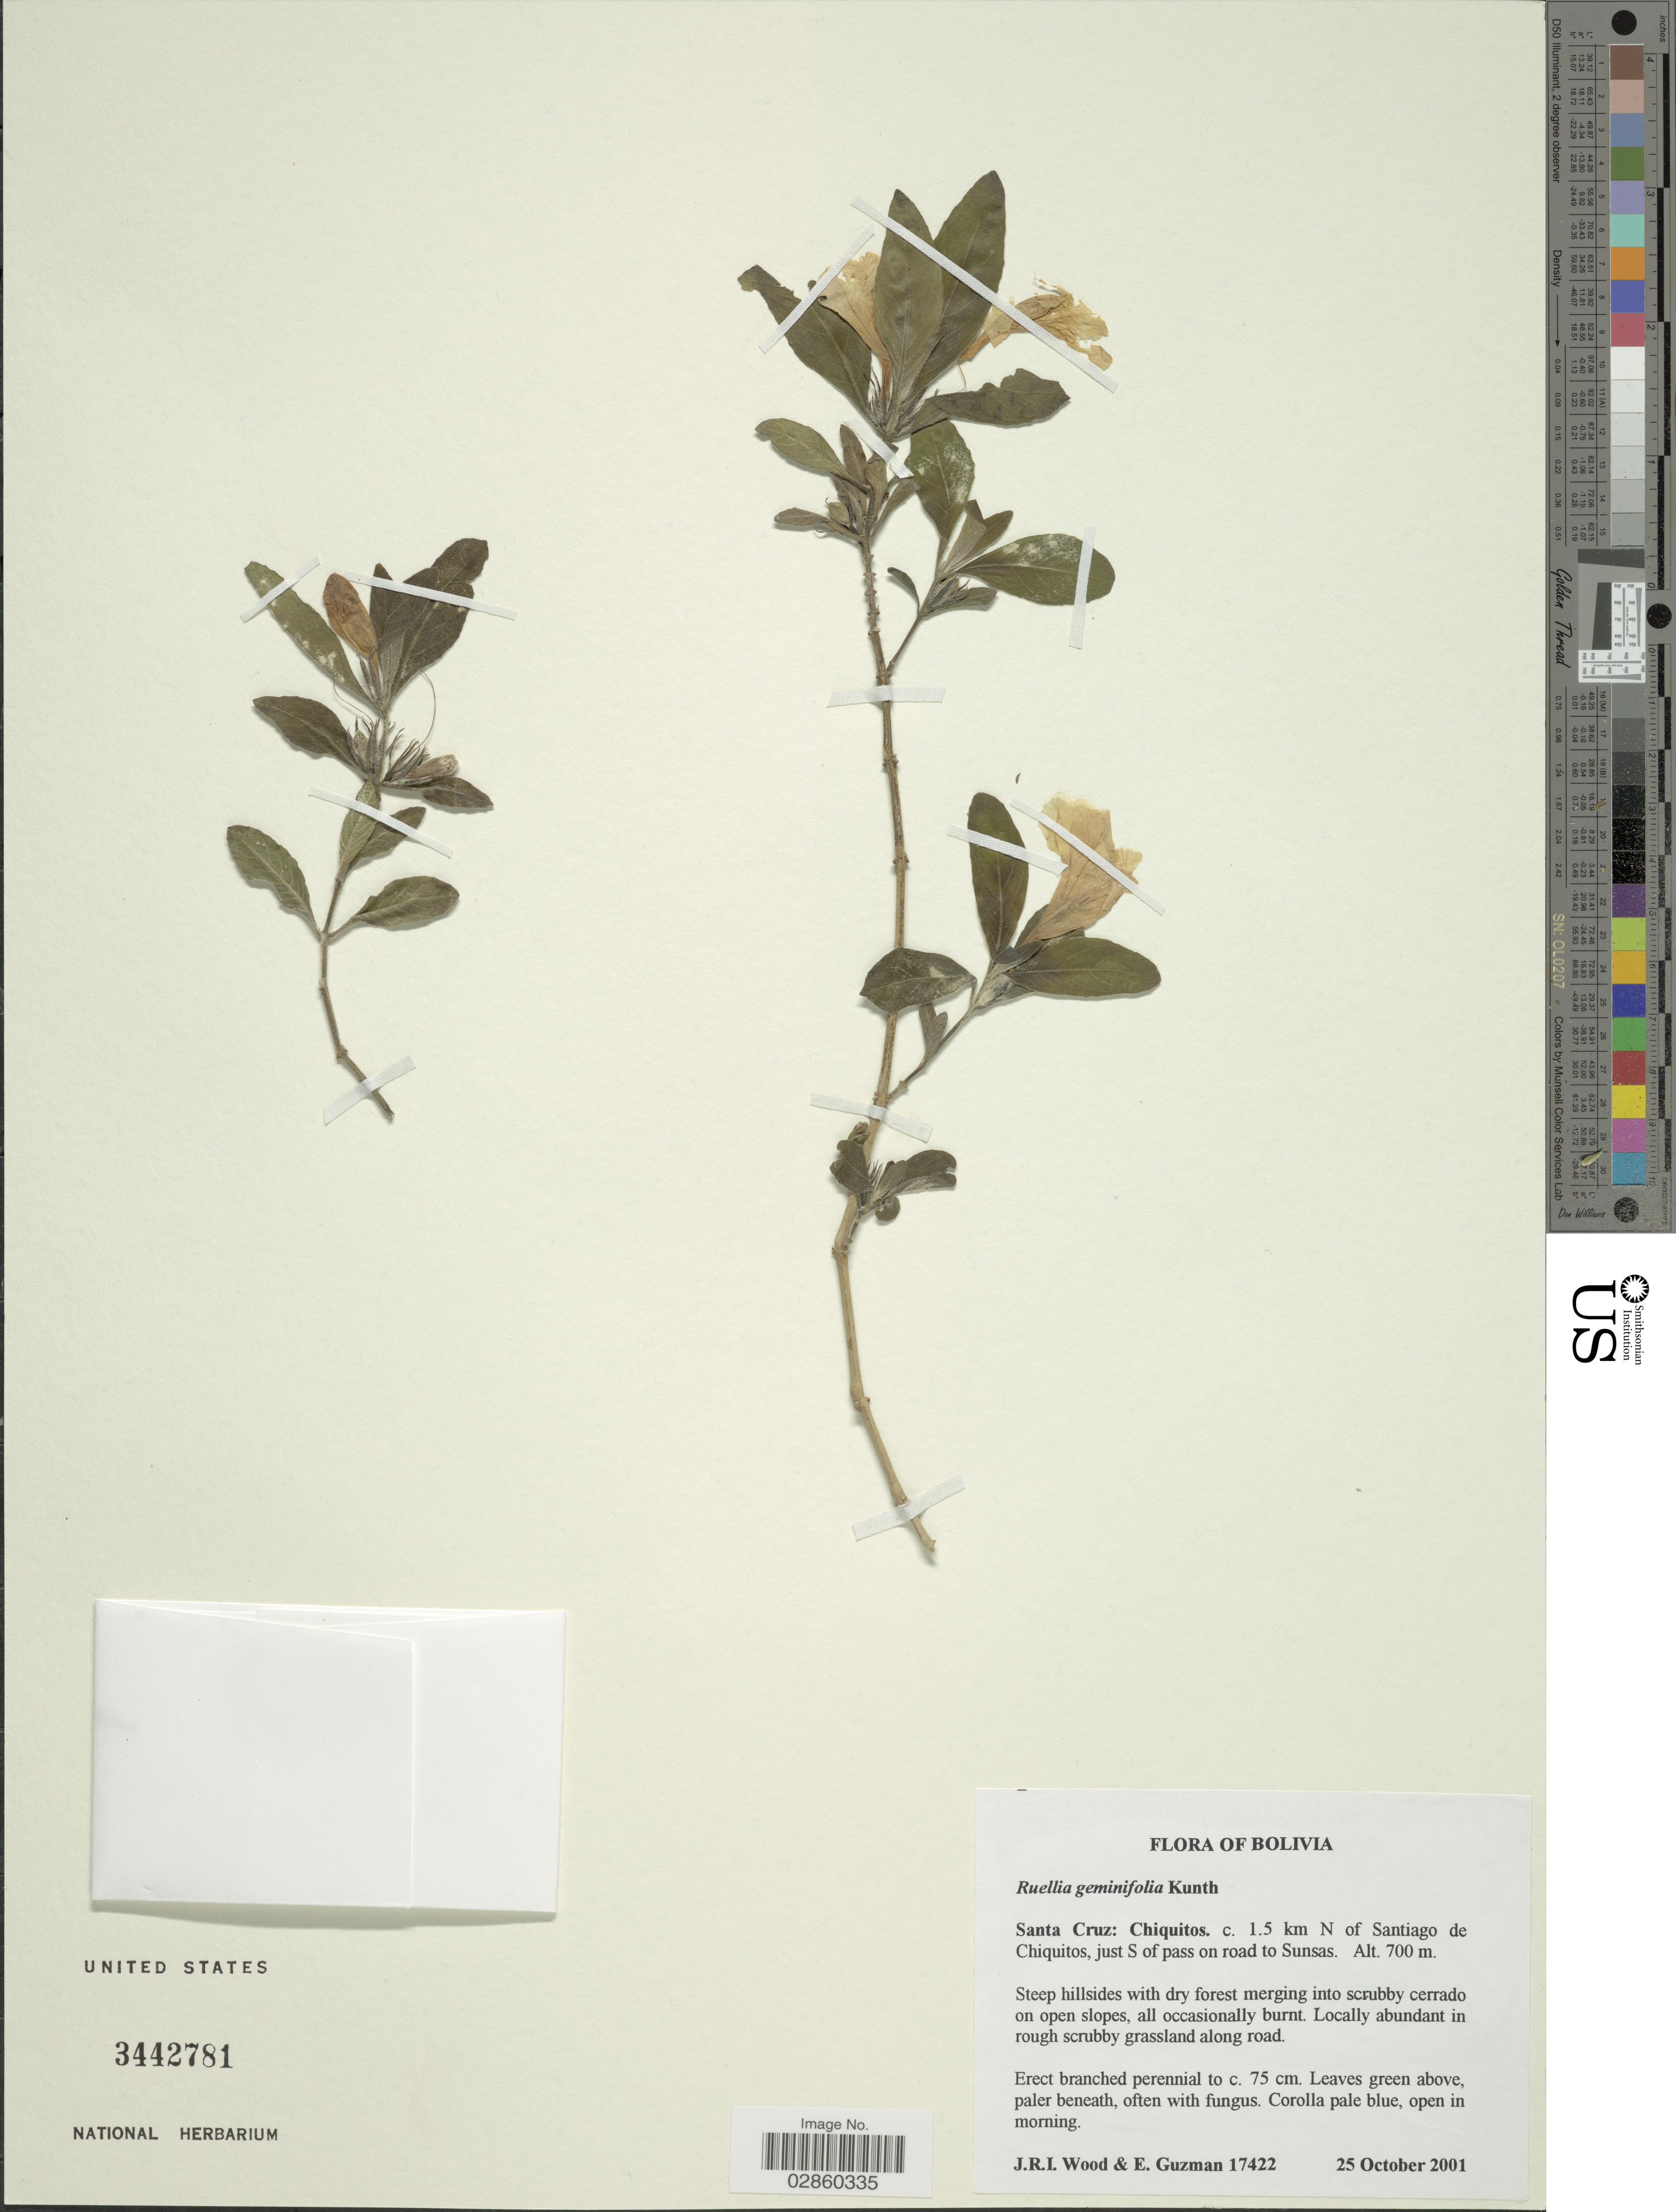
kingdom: Plantae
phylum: Tracheophyta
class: Magnoliopsida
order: Lamiales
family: Acanthaceae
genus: Ruellia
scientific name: Ruellia geminiflora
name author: Kunth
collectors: J. R. I. Wood & E. Guzman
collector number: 17422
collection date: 2001-10-25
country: Bolivia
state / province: Santa Cruz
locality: Chiquitos, c. 1.5 km N of Santiago de Chiquitos, just S of pass on roads to Sunsas.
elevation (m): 700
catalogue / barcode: US 3442781